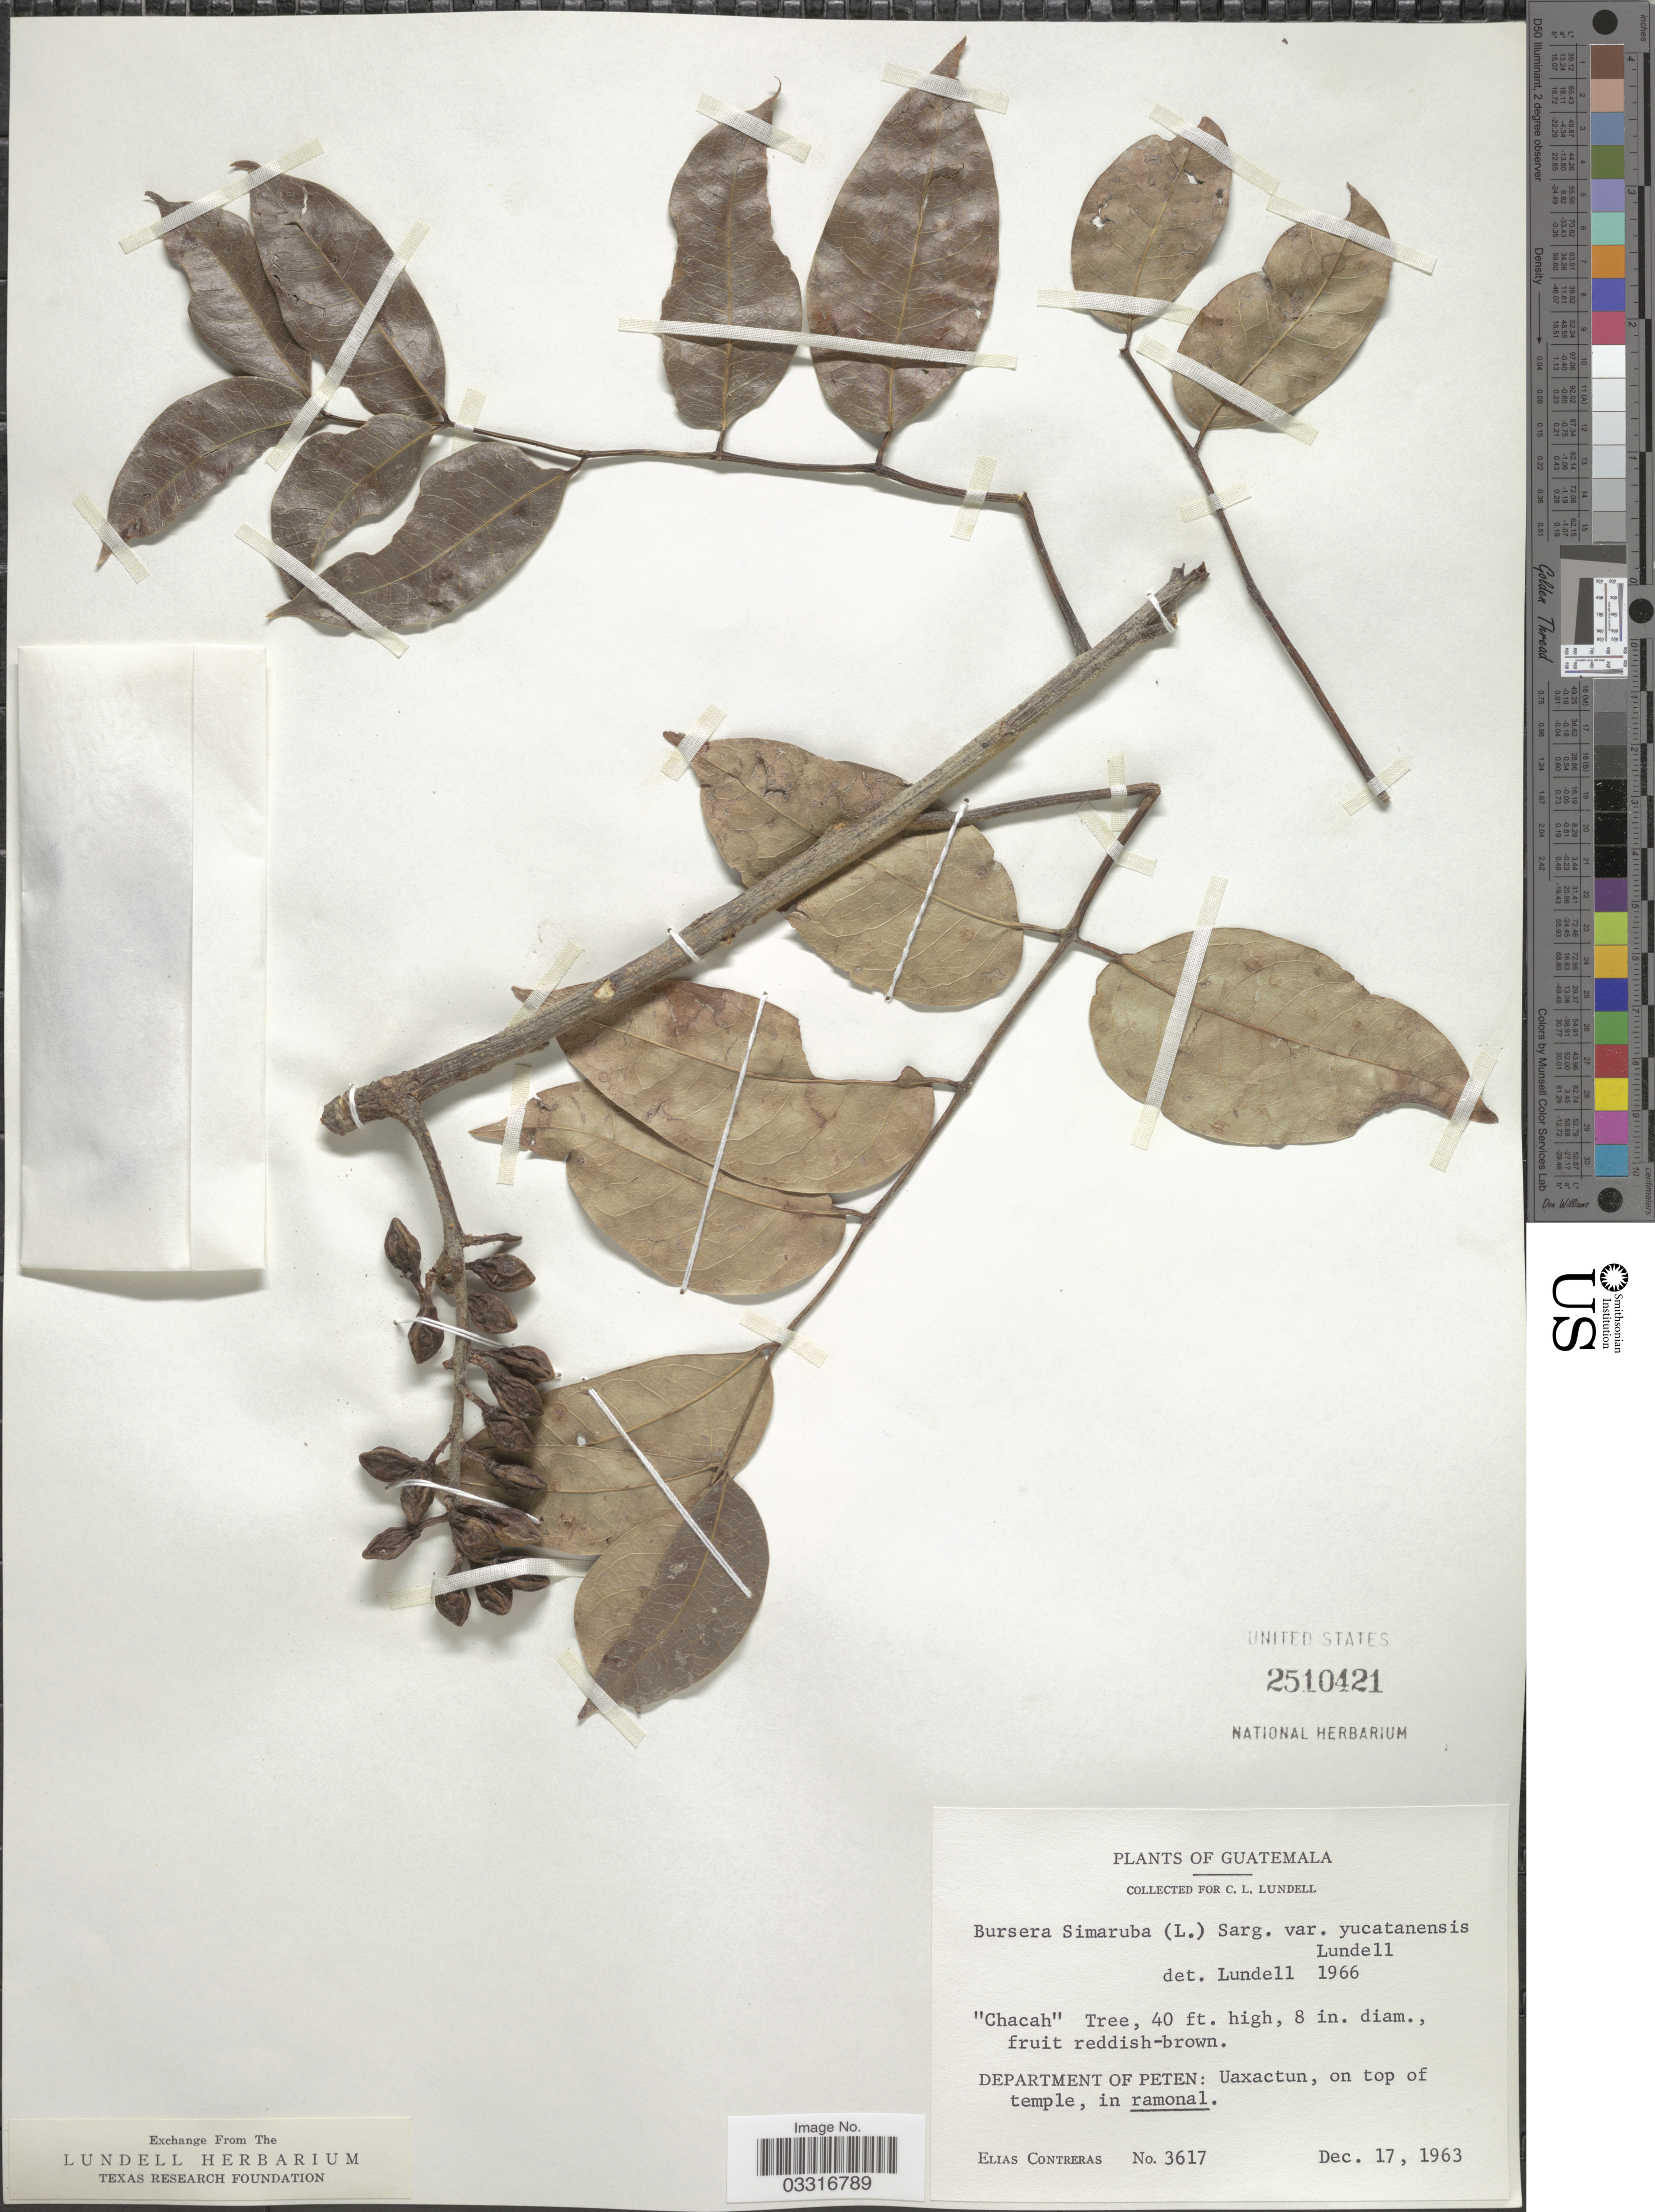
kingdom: Plantae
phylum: Tracheophyta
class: Magnoliopsida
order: Sapindales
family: Burseraceae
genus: Bursera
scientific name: Bursera simaruba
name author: (L.) Sarg.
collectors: E. Contreras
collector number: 3617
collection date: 1963-12-17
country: Guatemala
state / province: El Petén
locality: Department of Peten: Uaxactun, on top of temple, in ramonal.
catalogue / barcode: US 2510421